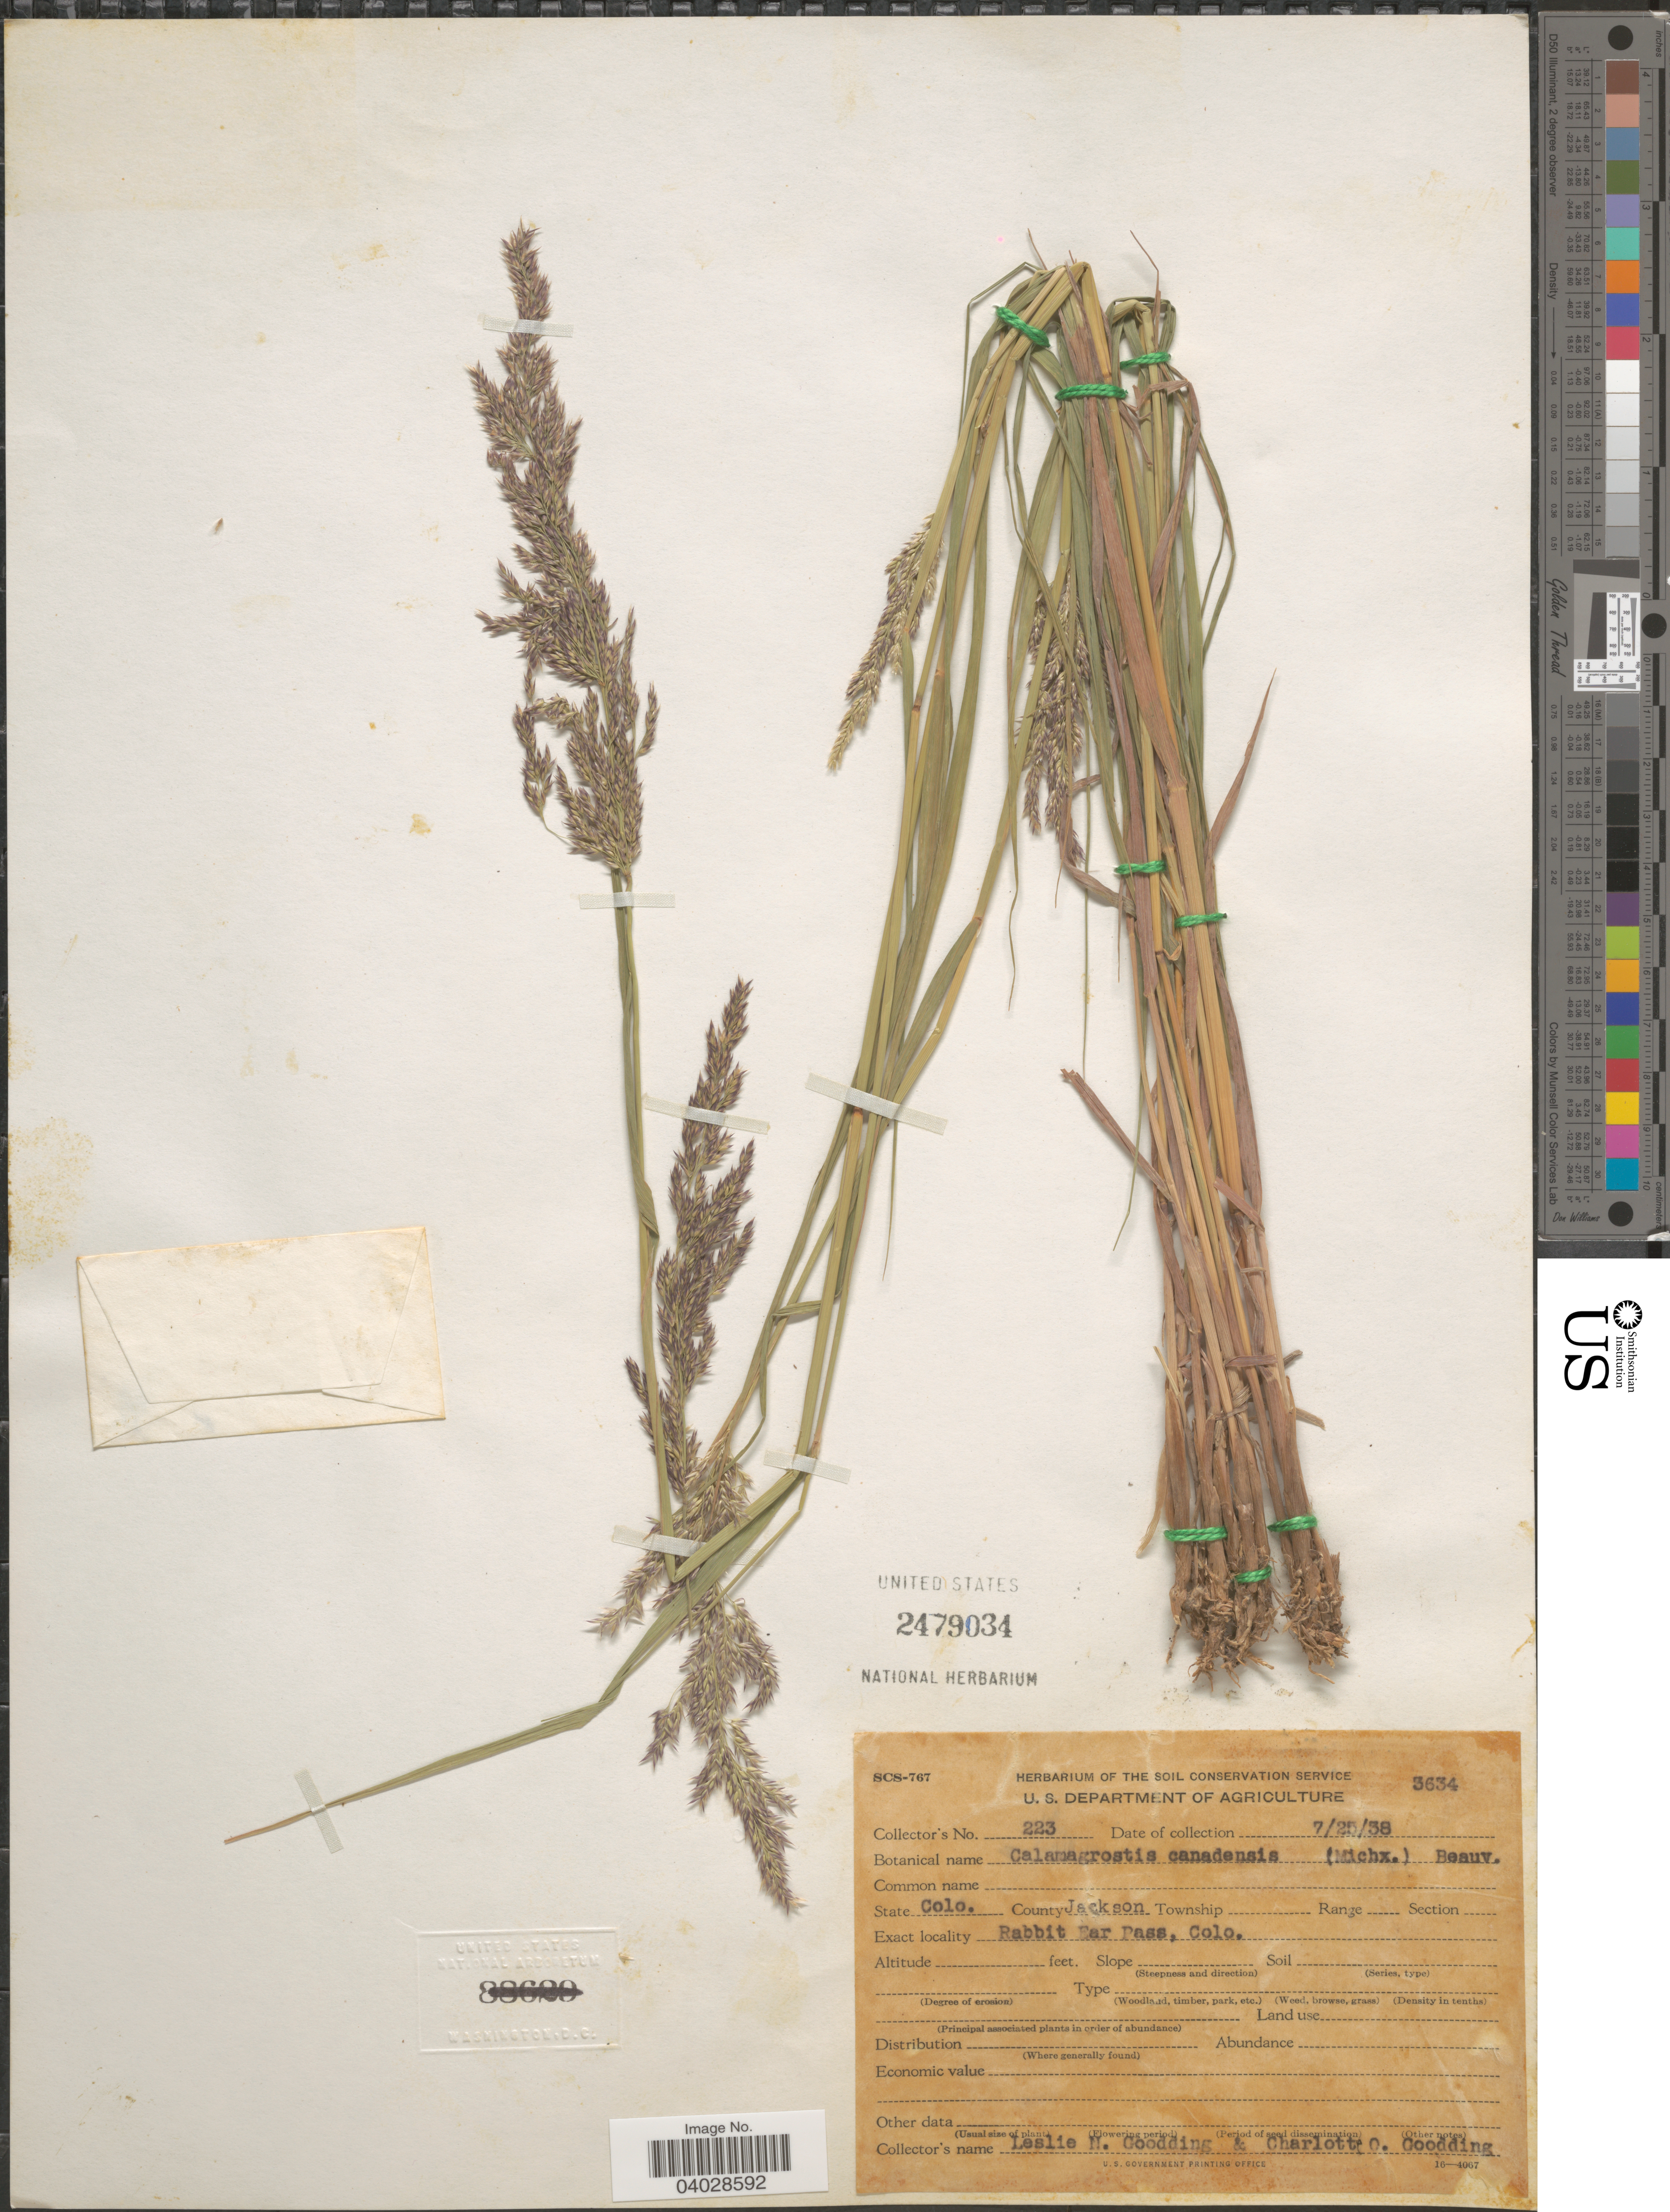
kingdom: Plantae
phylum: Tracheophyta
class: Liliopsida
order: Poales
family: Poaceae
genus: Calamagrostis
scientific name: Calamagrostis canadensis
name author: (Michx.) P. Beauv.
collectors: L. N. Goodding & C. Goodding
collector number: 223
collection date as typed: Transcribed d/m/y: 25/7/38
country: United States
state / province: Colorado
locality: County Jackson. Rabbit Ear Pass.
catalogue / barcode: US 2479034